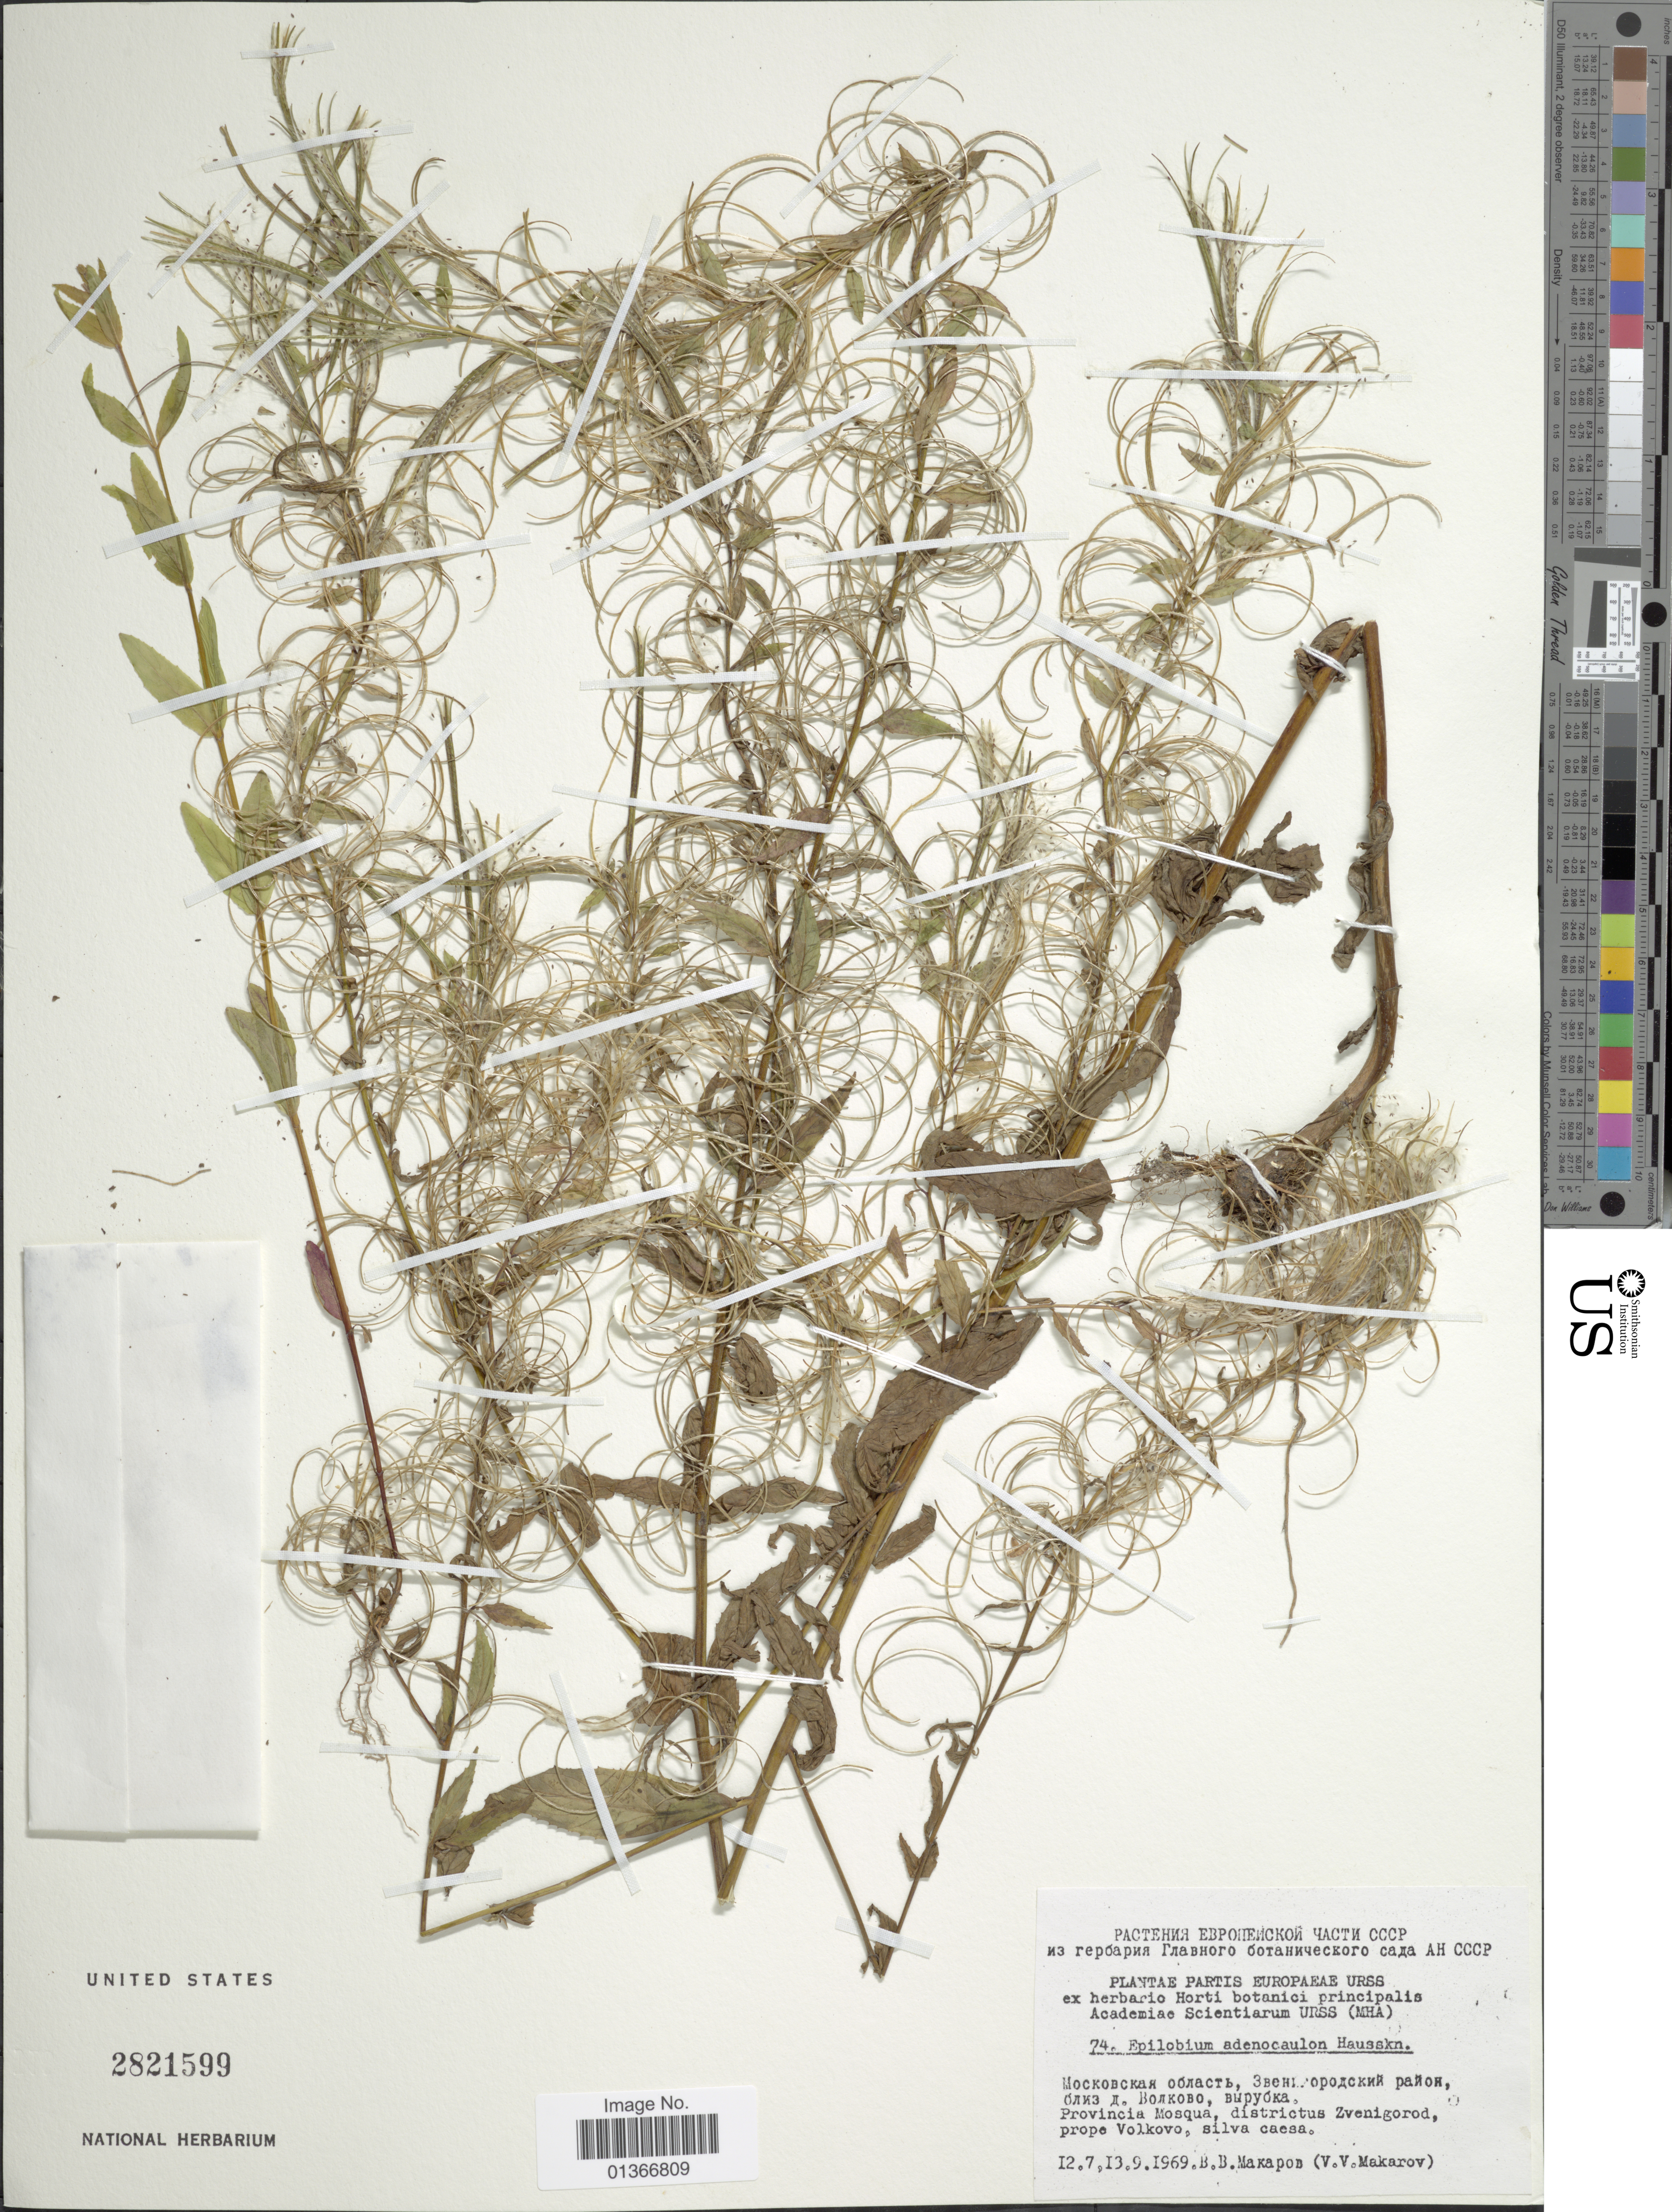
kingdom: Plantae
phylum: Tracheophyta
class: Magnoliopsida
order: Myrtales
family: Onagraceae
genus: Epilobium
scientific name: Epilobium ciliatum subsp. ciliatum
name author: Raf.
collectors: V. Makarov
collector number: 74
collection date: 1969-07-12/1969-09-13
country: Russian Federation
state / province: Moscow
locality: Provincia Mosqua, districtus Zvenigorod, prope Volkovo, sliva caesa.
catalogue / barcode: US 2821599